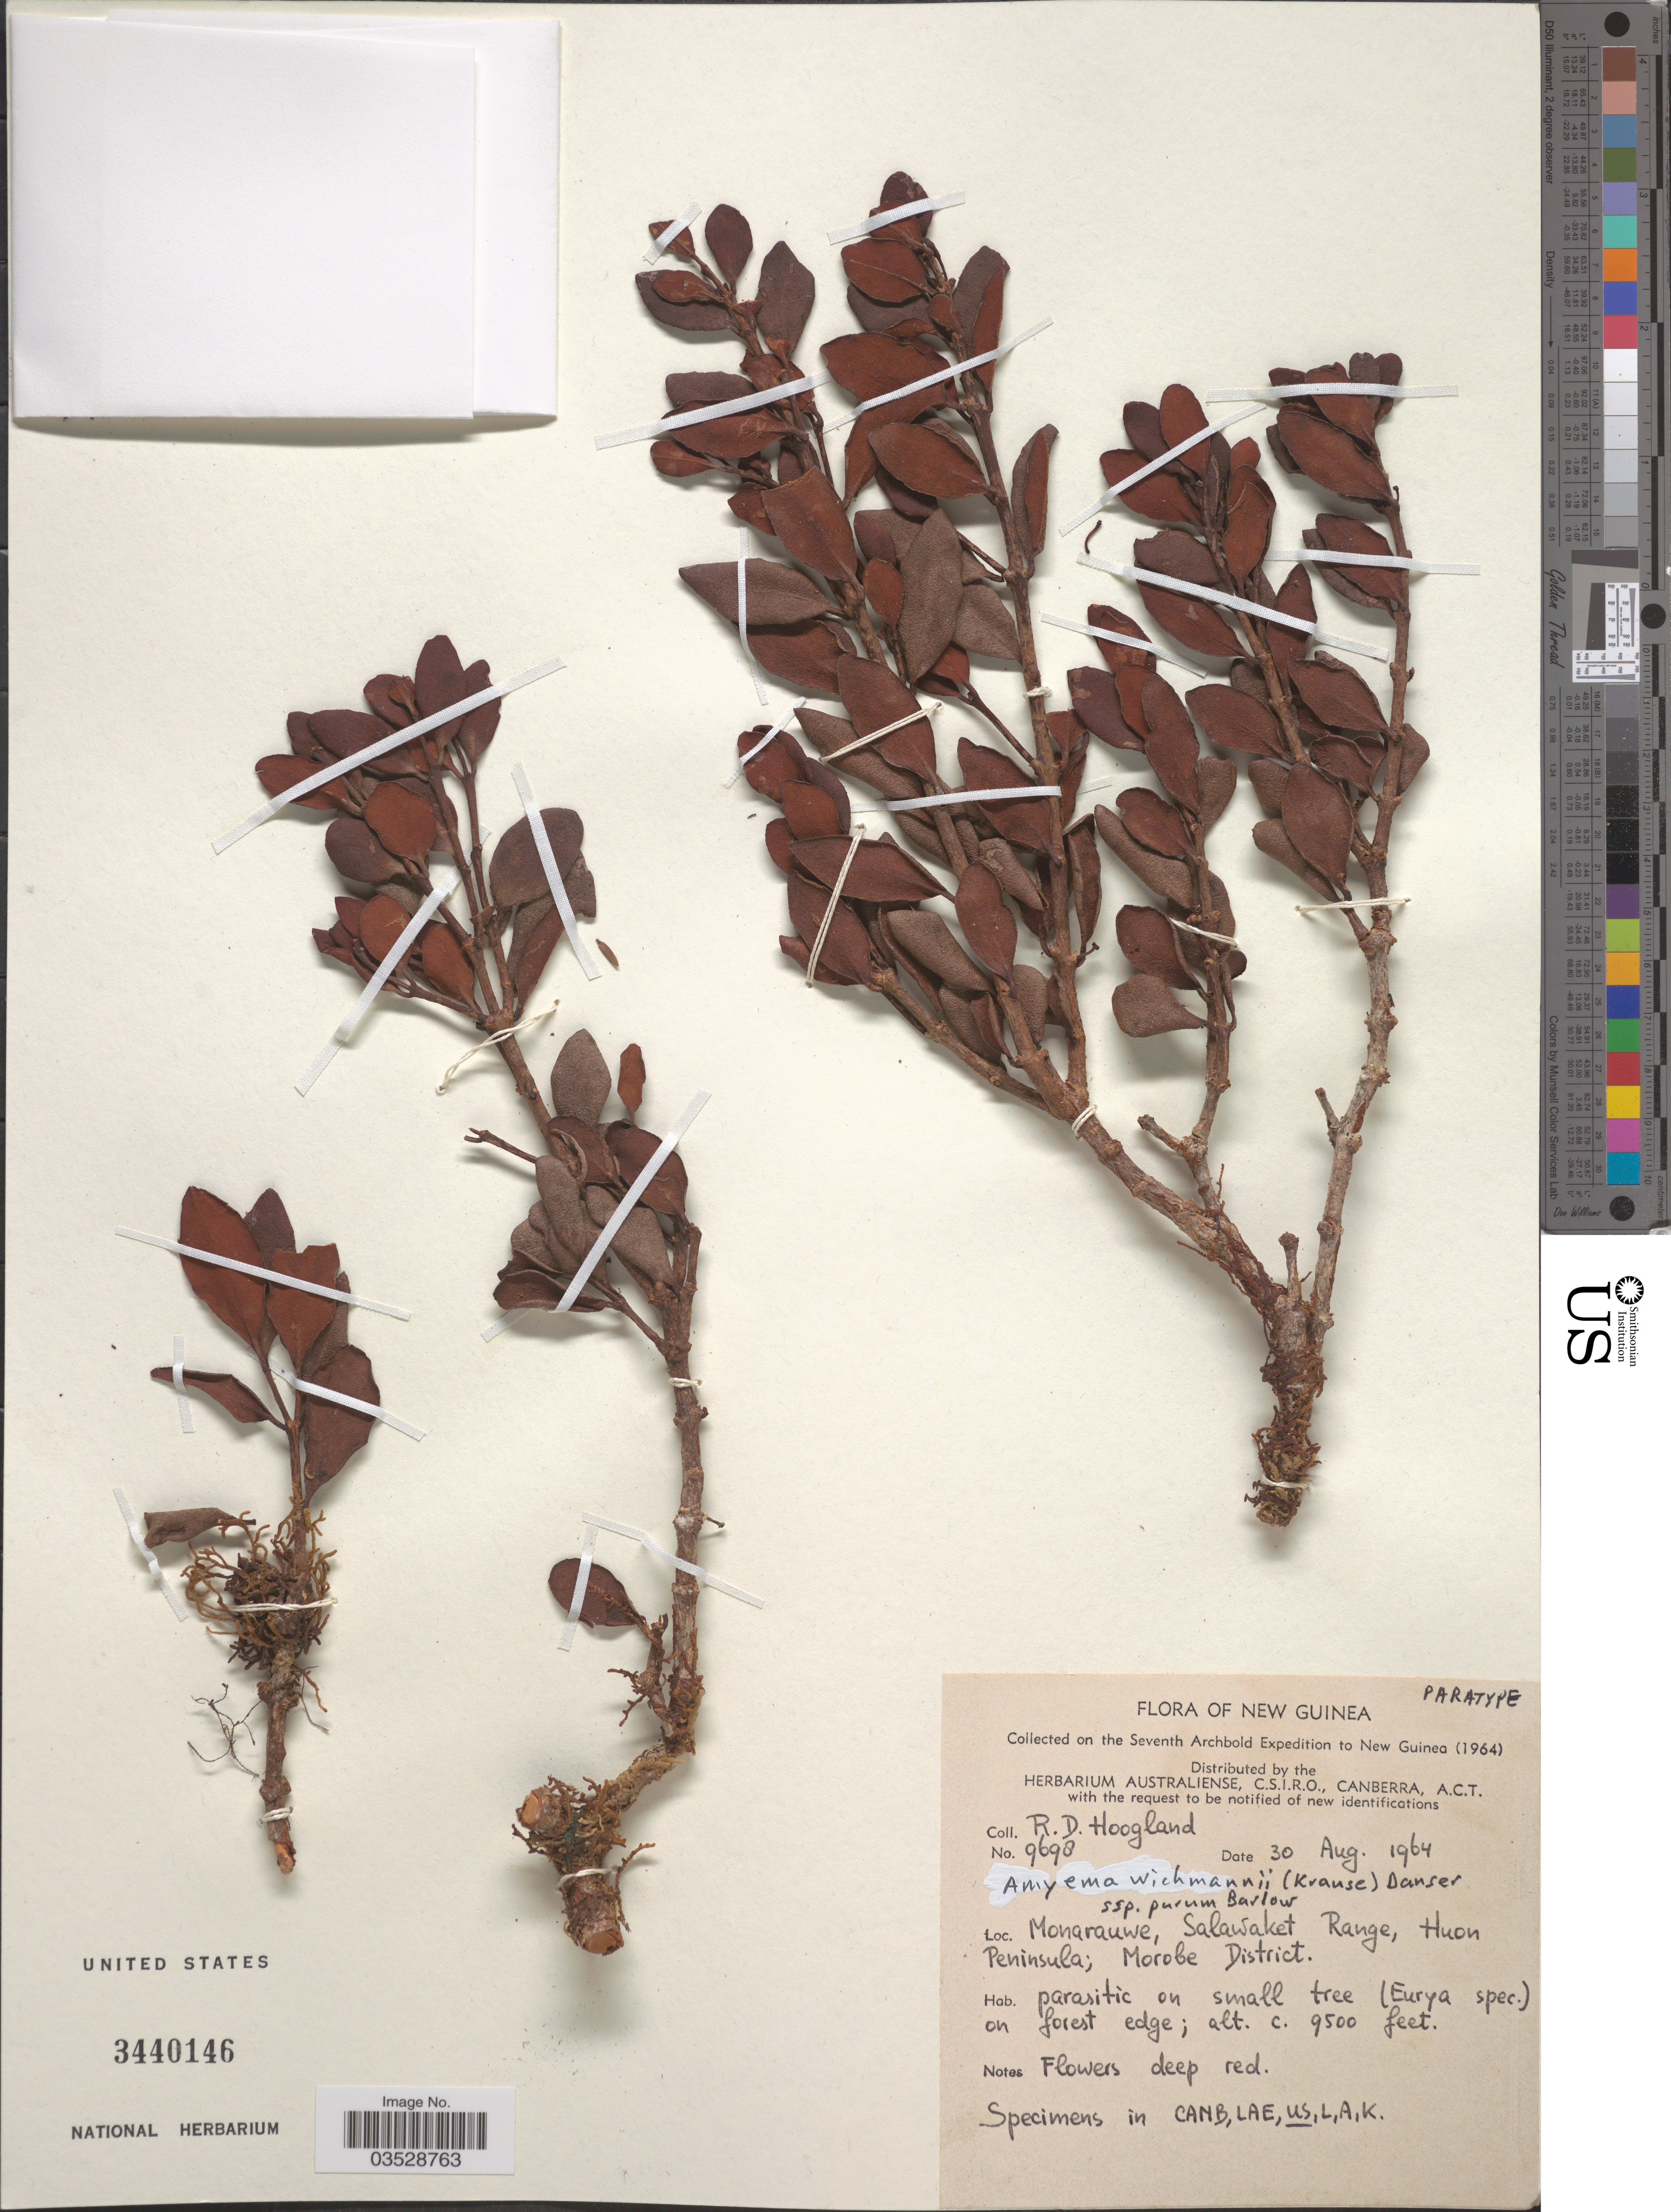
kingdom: Plantae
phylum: Tracheophyta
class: Magnoliopsida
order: Santalales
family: Loranthaceae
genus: Amyema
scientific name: Amyema wichmannii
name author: (K. Krause) Danser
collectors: R. D. Hoogland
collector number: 9698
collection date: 1964-08-30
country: Papua New Guinea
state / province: Morobe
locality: New Guinea. Monarauwe, Salawaket Range, Huon Peninsula, Morobe District.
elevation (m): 2896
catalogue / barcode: US 3440146